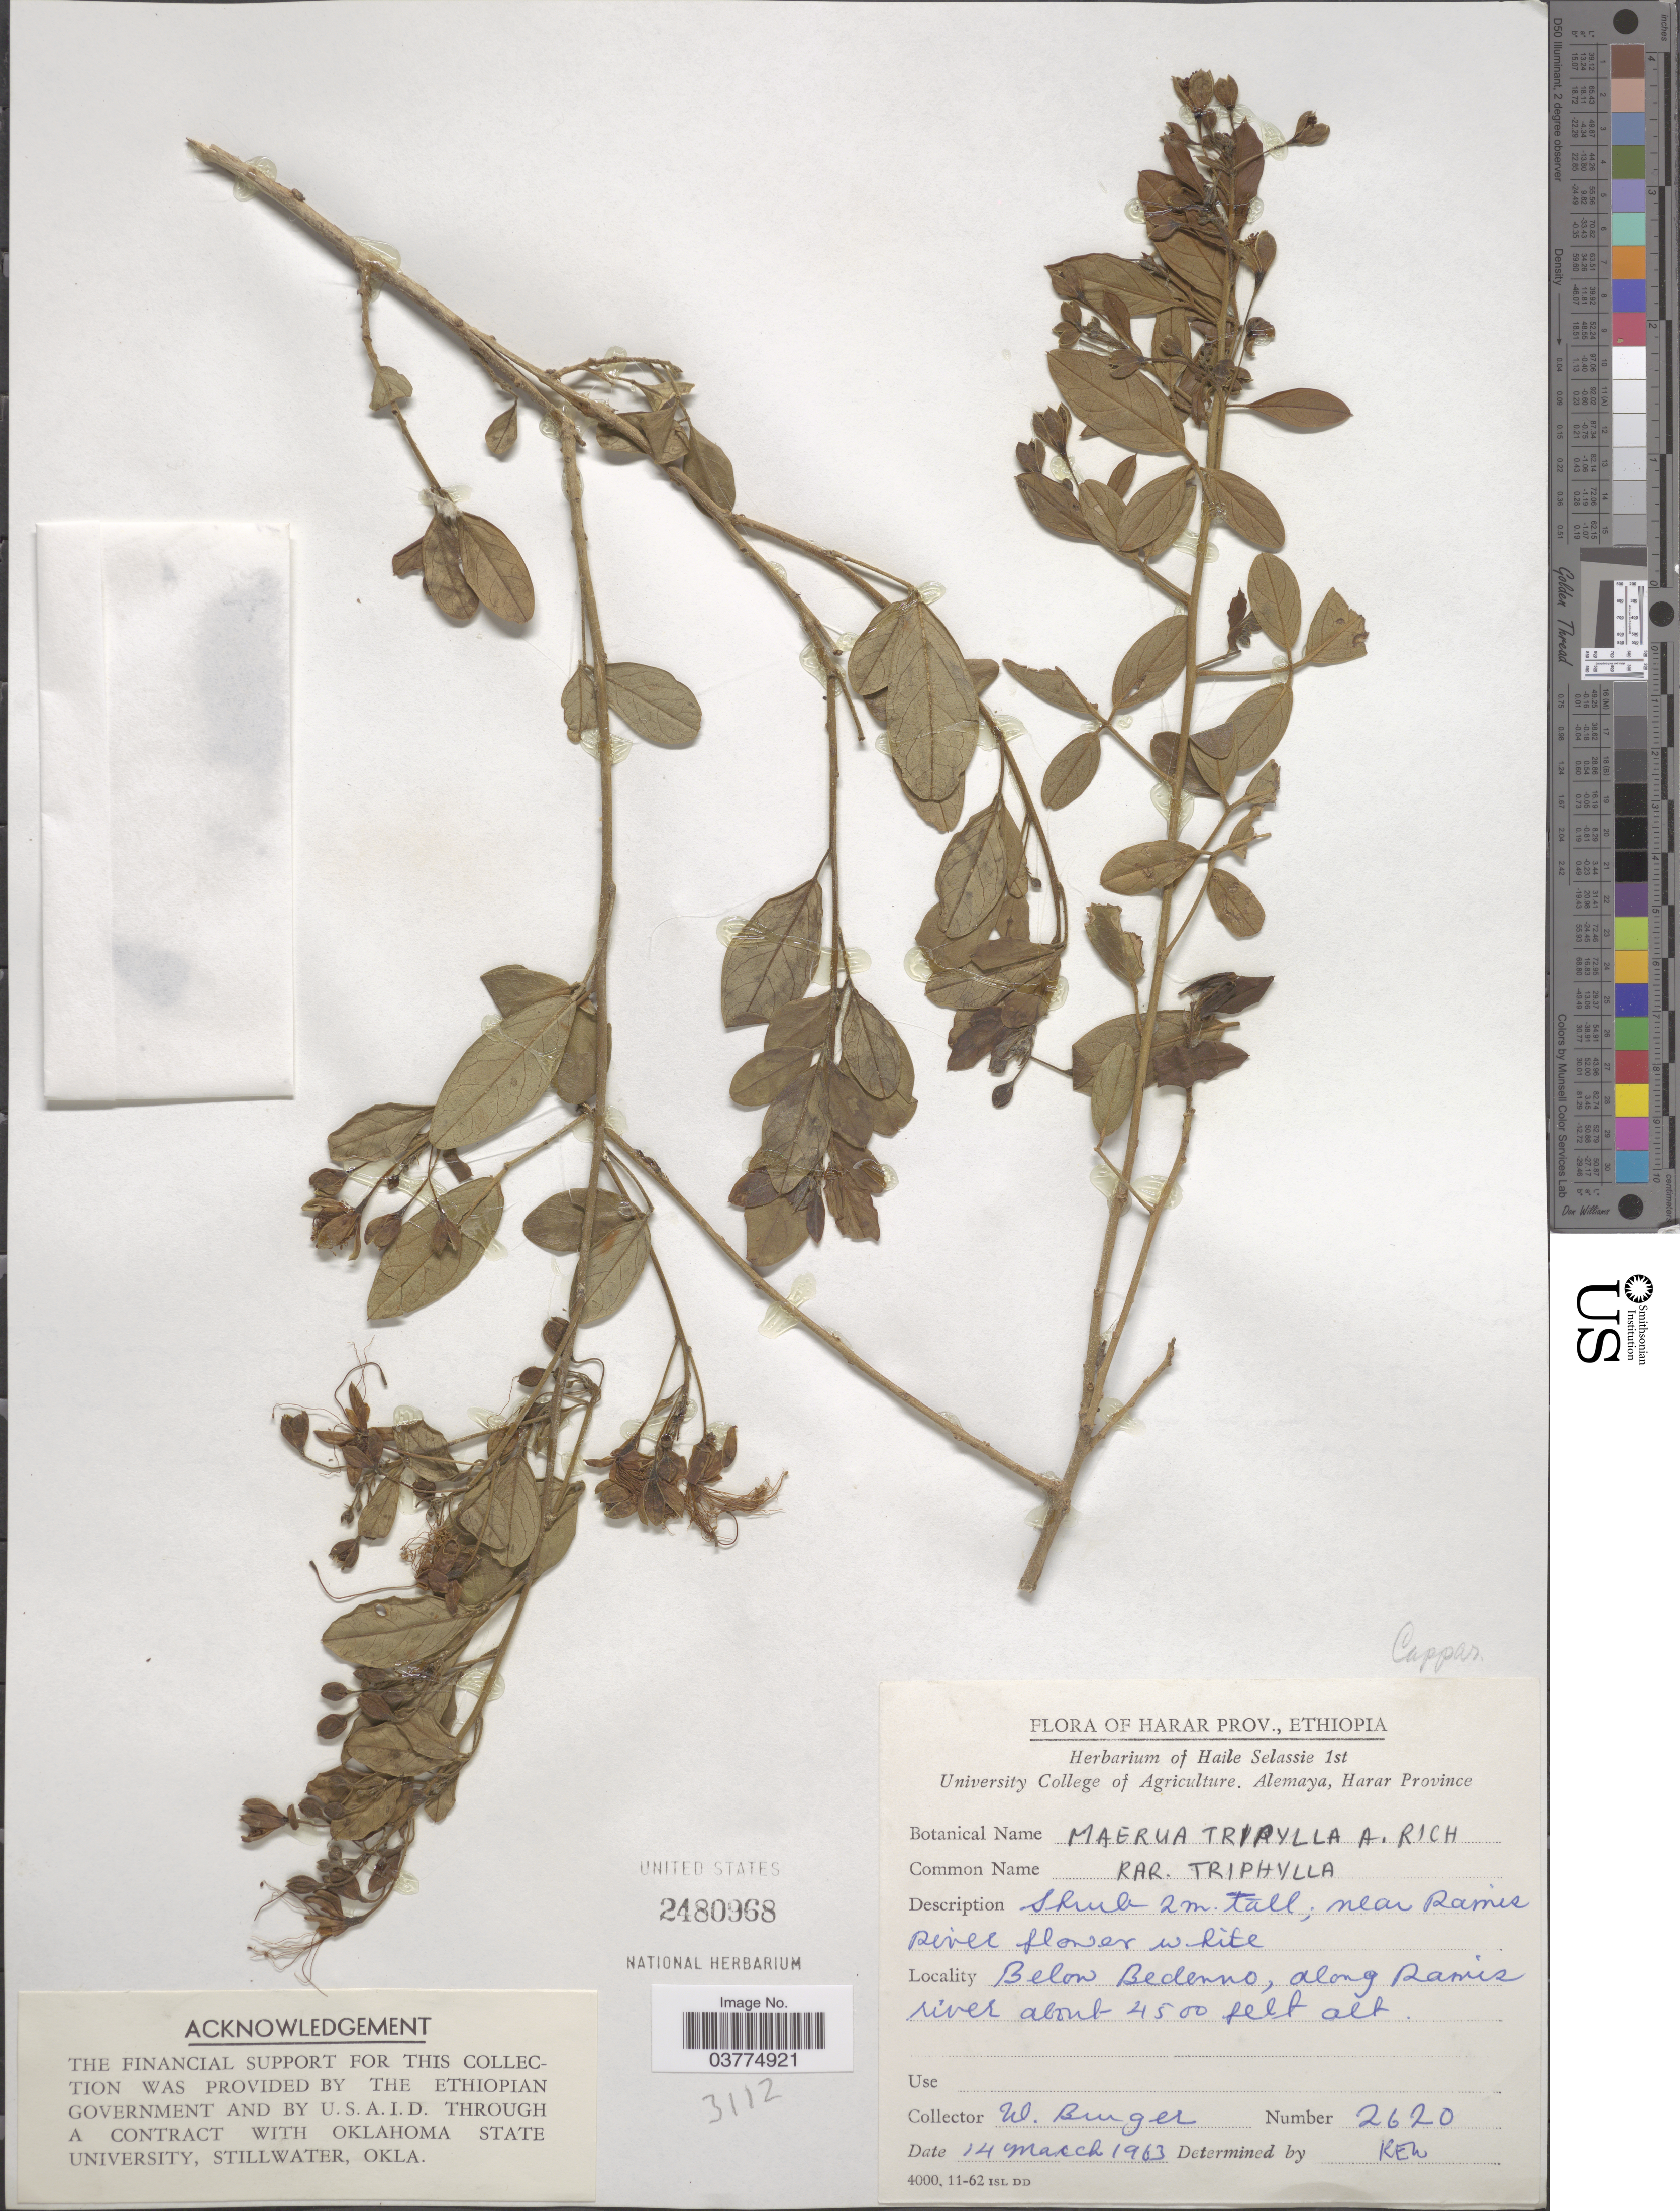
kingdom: Plantae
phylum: Tracheophyta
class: Magnoliopsida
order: Brassicales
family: Capparaceae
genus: Maerua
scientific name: Maerua triphylla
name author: A. Rich.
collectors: W. Burger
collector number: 2620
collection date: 1963-03-14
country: Ethiopia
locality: Harar Prov., Below Bedenno, along Ramis river.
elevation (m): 1372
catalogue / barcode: US 2480968